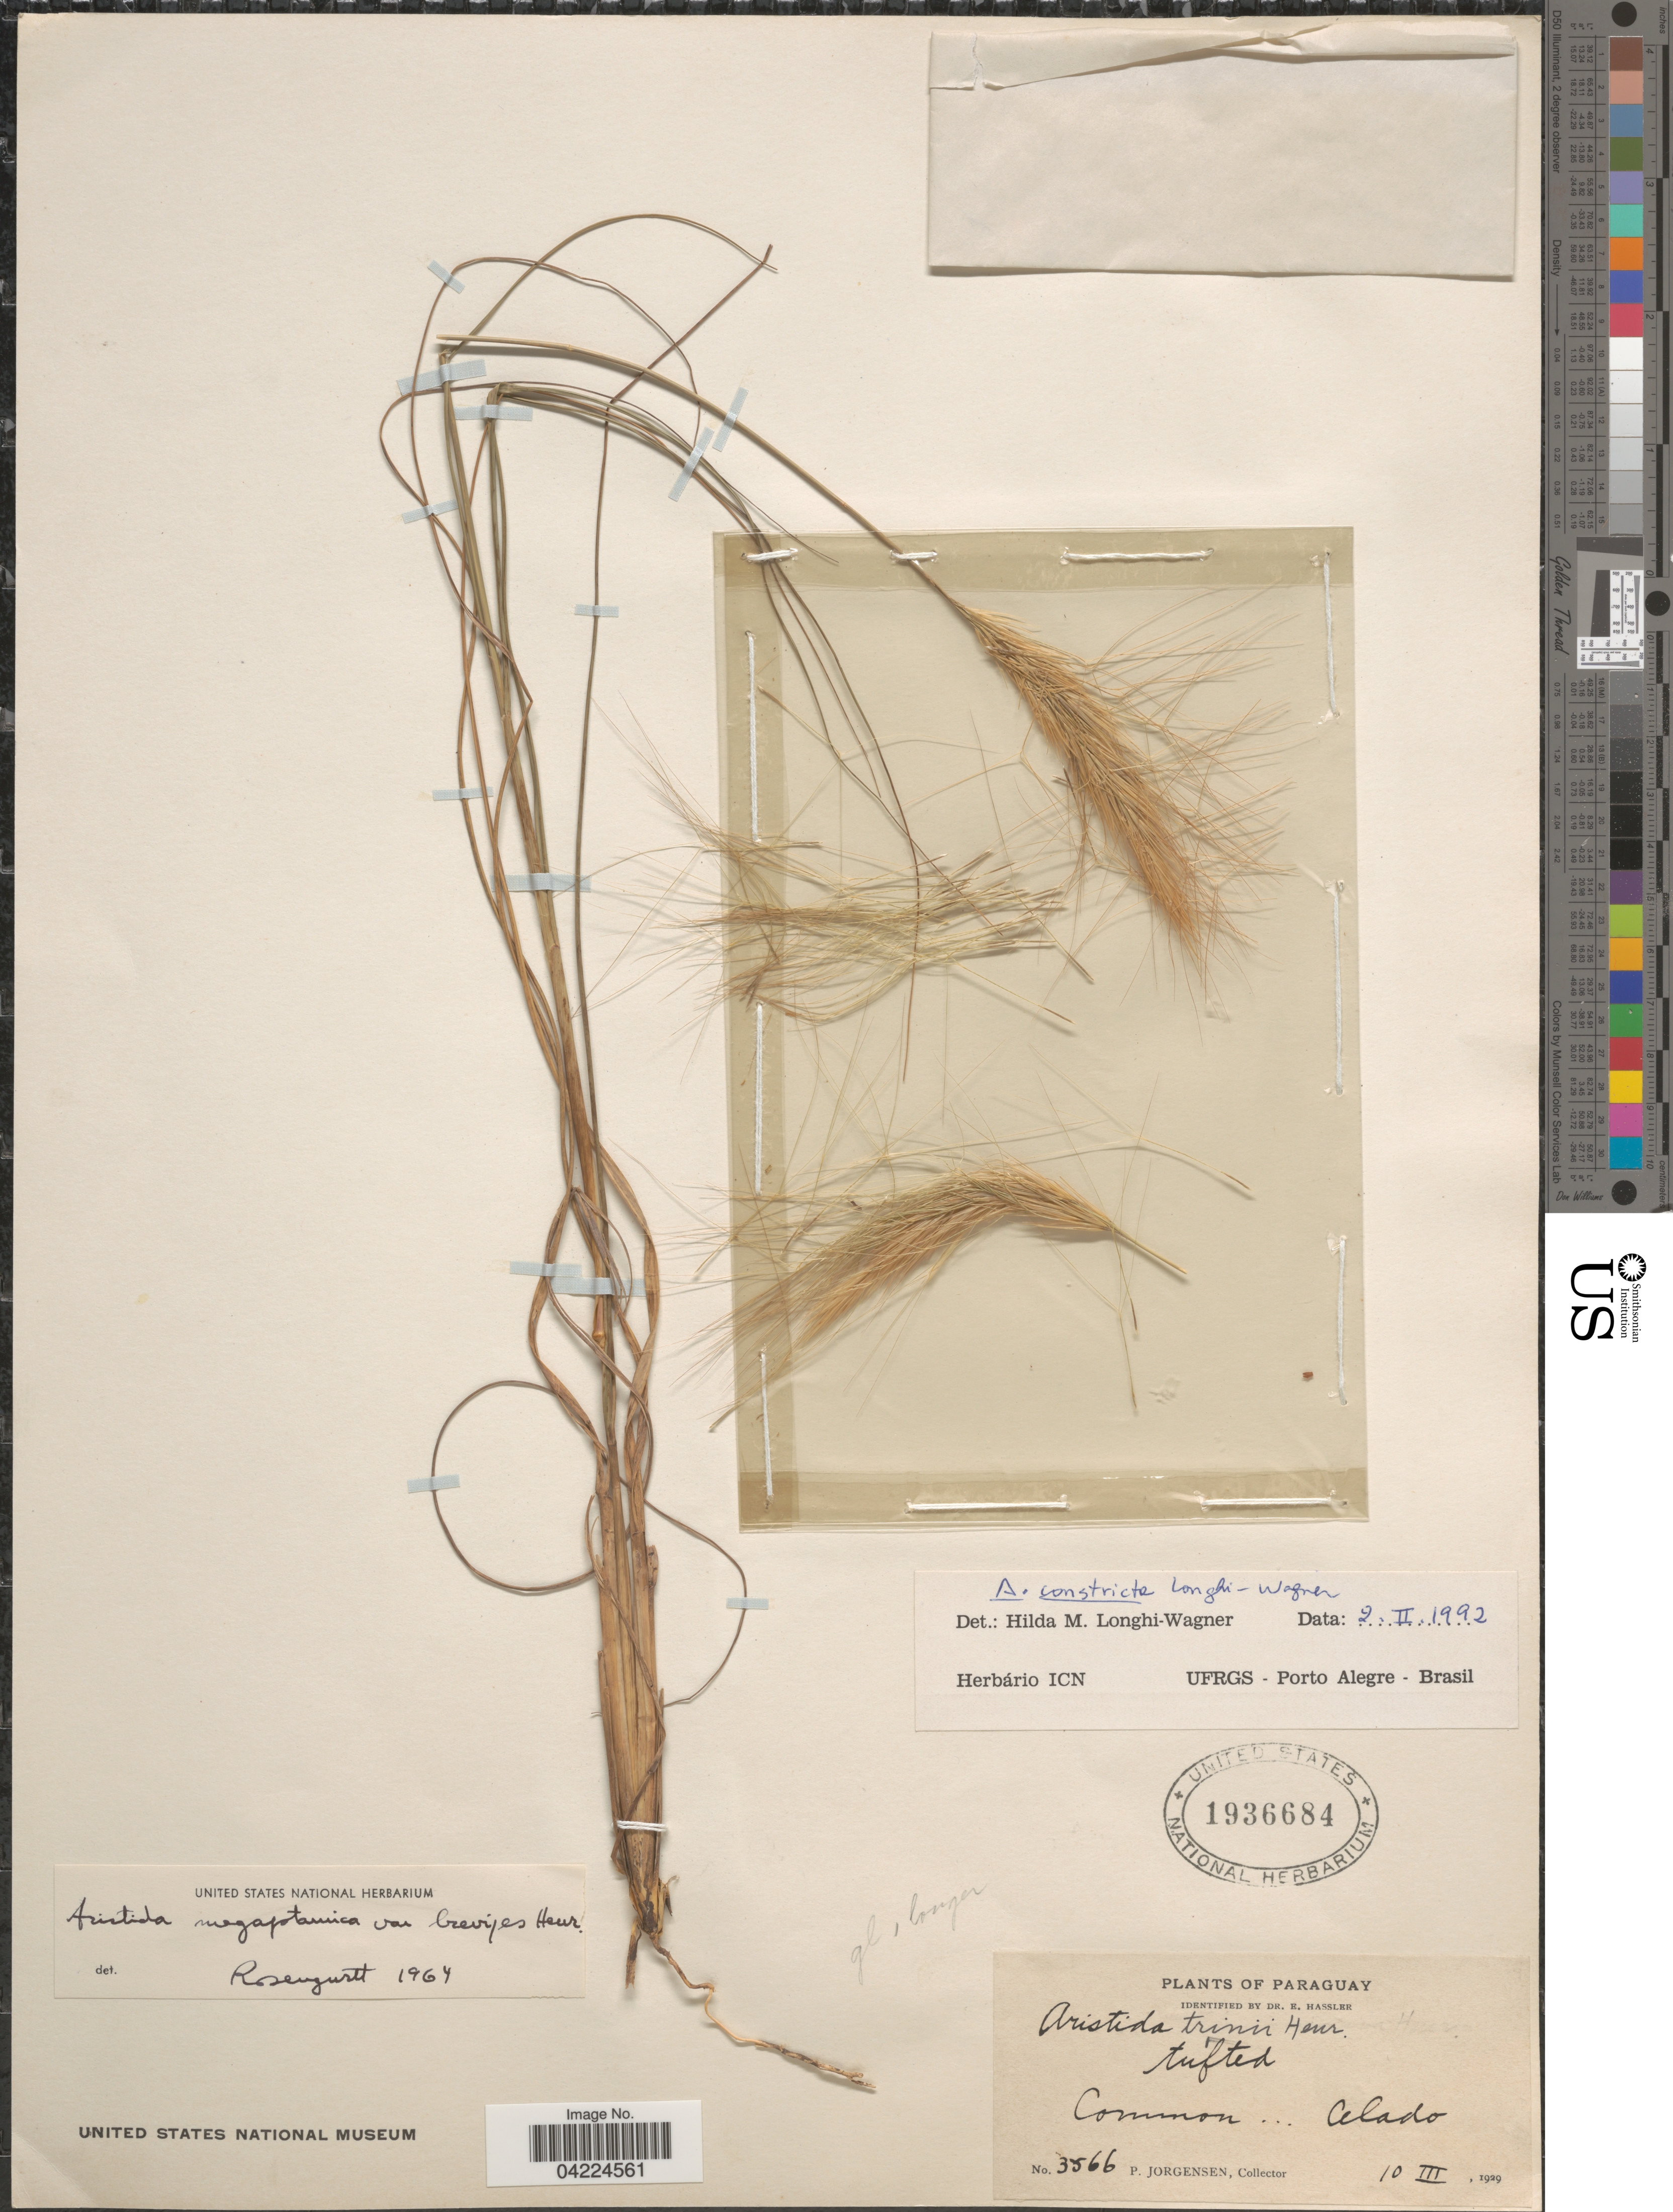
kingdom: Plantae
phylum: Tracheophyta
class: Liliopsida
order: Poales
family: Poaceae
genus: Aristida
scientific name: Aristida constricta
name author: Longhi-Wagner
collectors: P. Jörgensen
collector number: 3566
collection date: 1929-03-10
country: Paraguay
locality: Celado.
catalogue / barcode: US 1936684